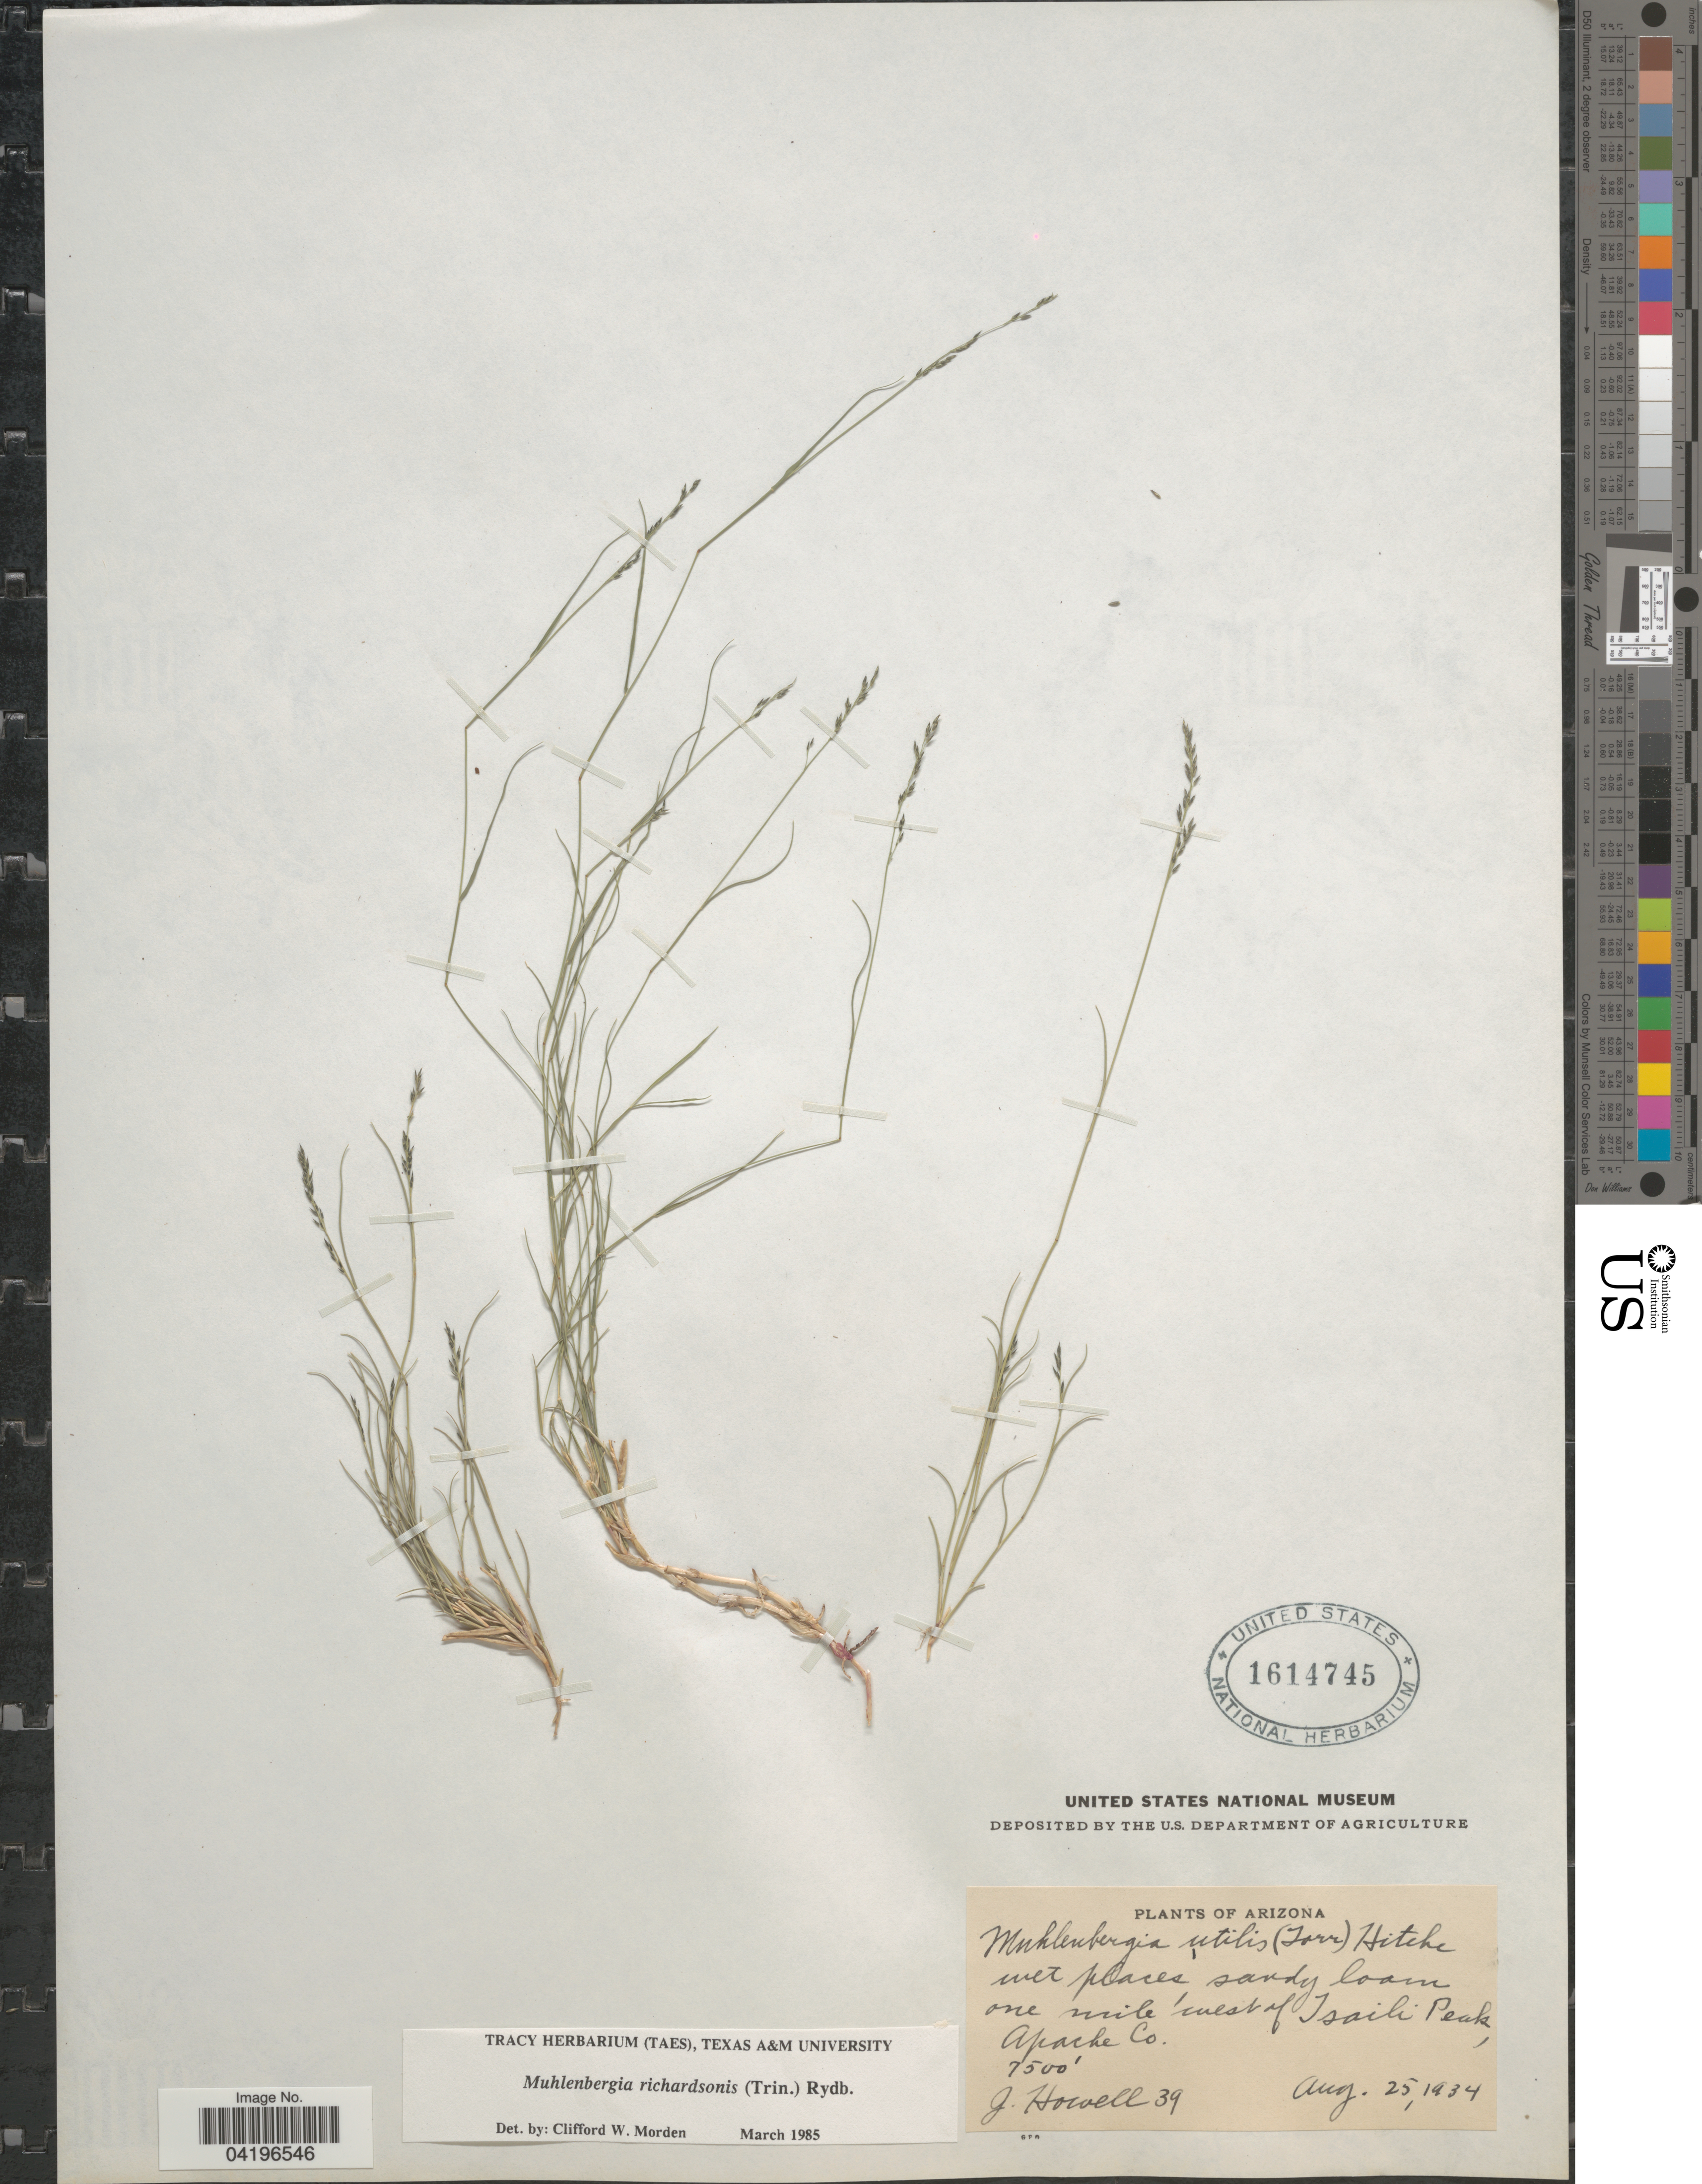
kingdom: Plantae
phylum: Tracheophyta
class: Liliopsida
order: Poales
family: Poaceae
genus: Muhlenbergia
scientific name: Muhlenbergia richardsonis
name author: (Trin.) Rydb.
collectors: J. Howell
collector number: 39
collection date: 1934-08-25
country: United States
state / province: Arizona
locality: One mile west of Tsaili Peak, Apache Co.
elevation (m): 2286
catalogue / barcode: US 1614745